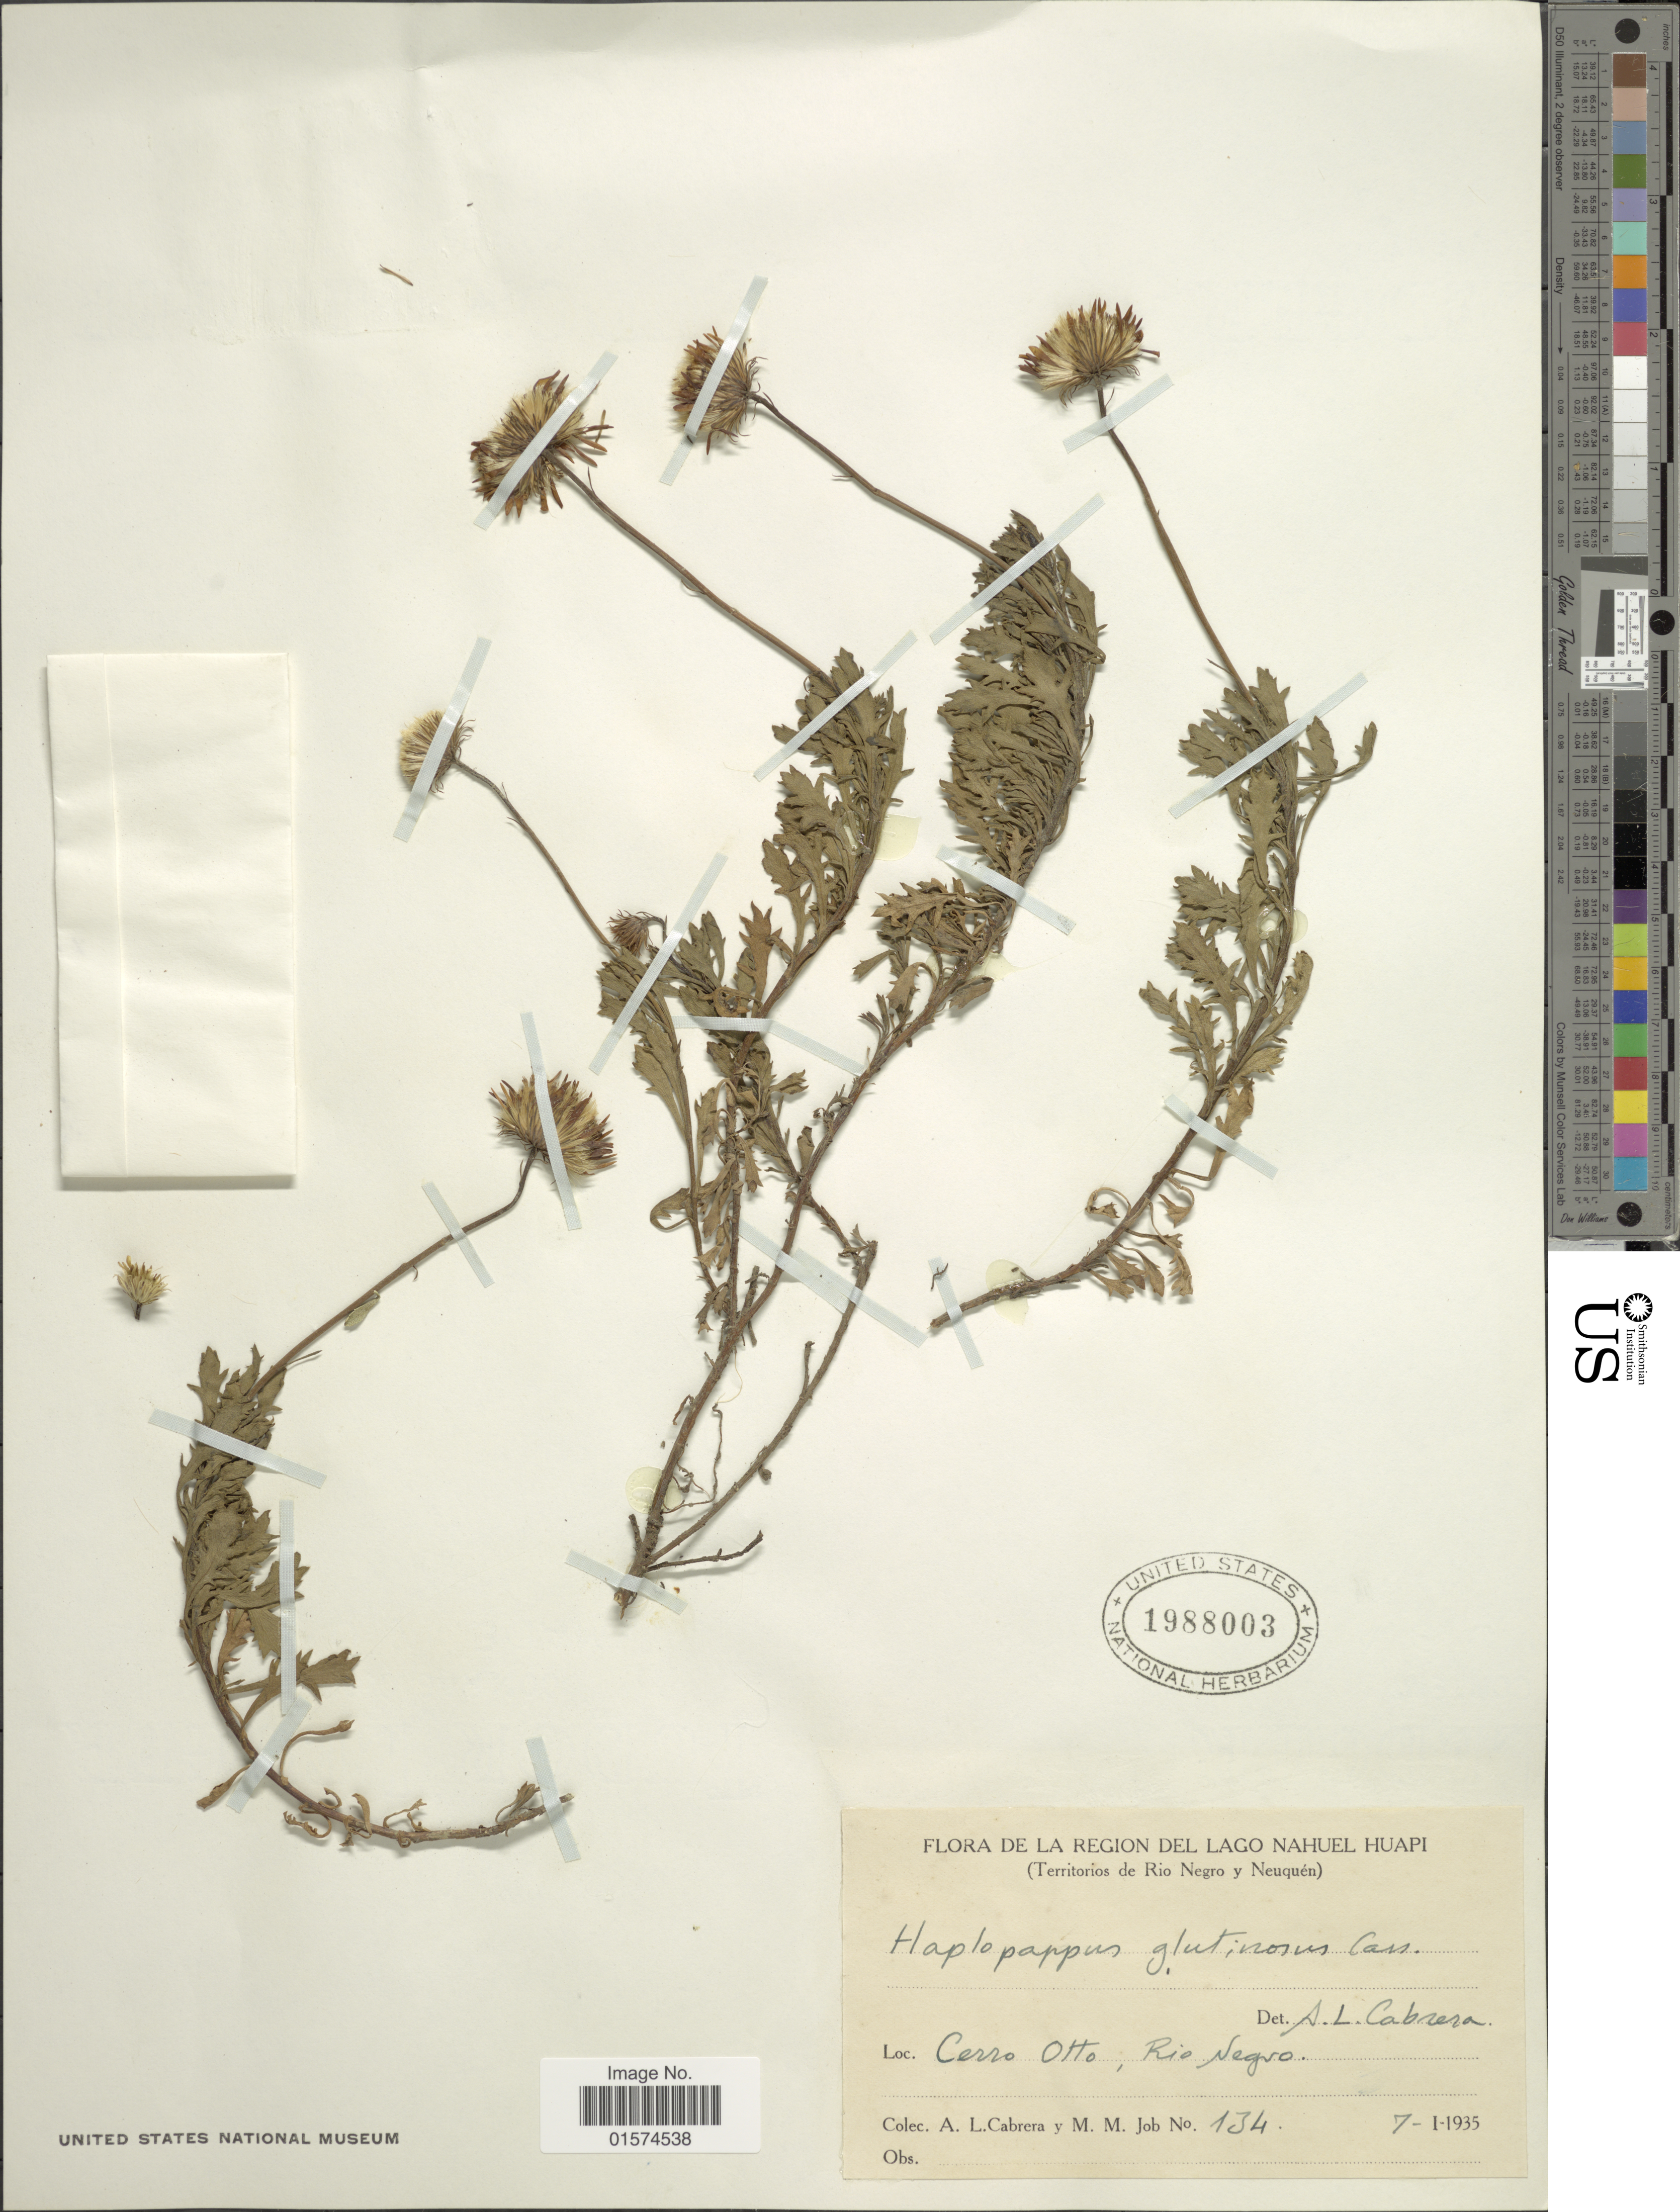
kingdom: Plantae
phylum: Tracheophyta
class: Magnoliopsida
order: Asterales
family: Asteraceae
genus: Haplopappus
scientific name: Haplopappus glutinosus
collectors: A. L. Cabrera & M. Job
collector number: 134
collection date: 1935-01-07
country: Argentina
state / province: Rio Negro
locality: De La Region del Lago Nahuel Huapi, (Territorios de Rio Negro y Neuquén), Cerro Otto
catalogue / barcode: US 1988003